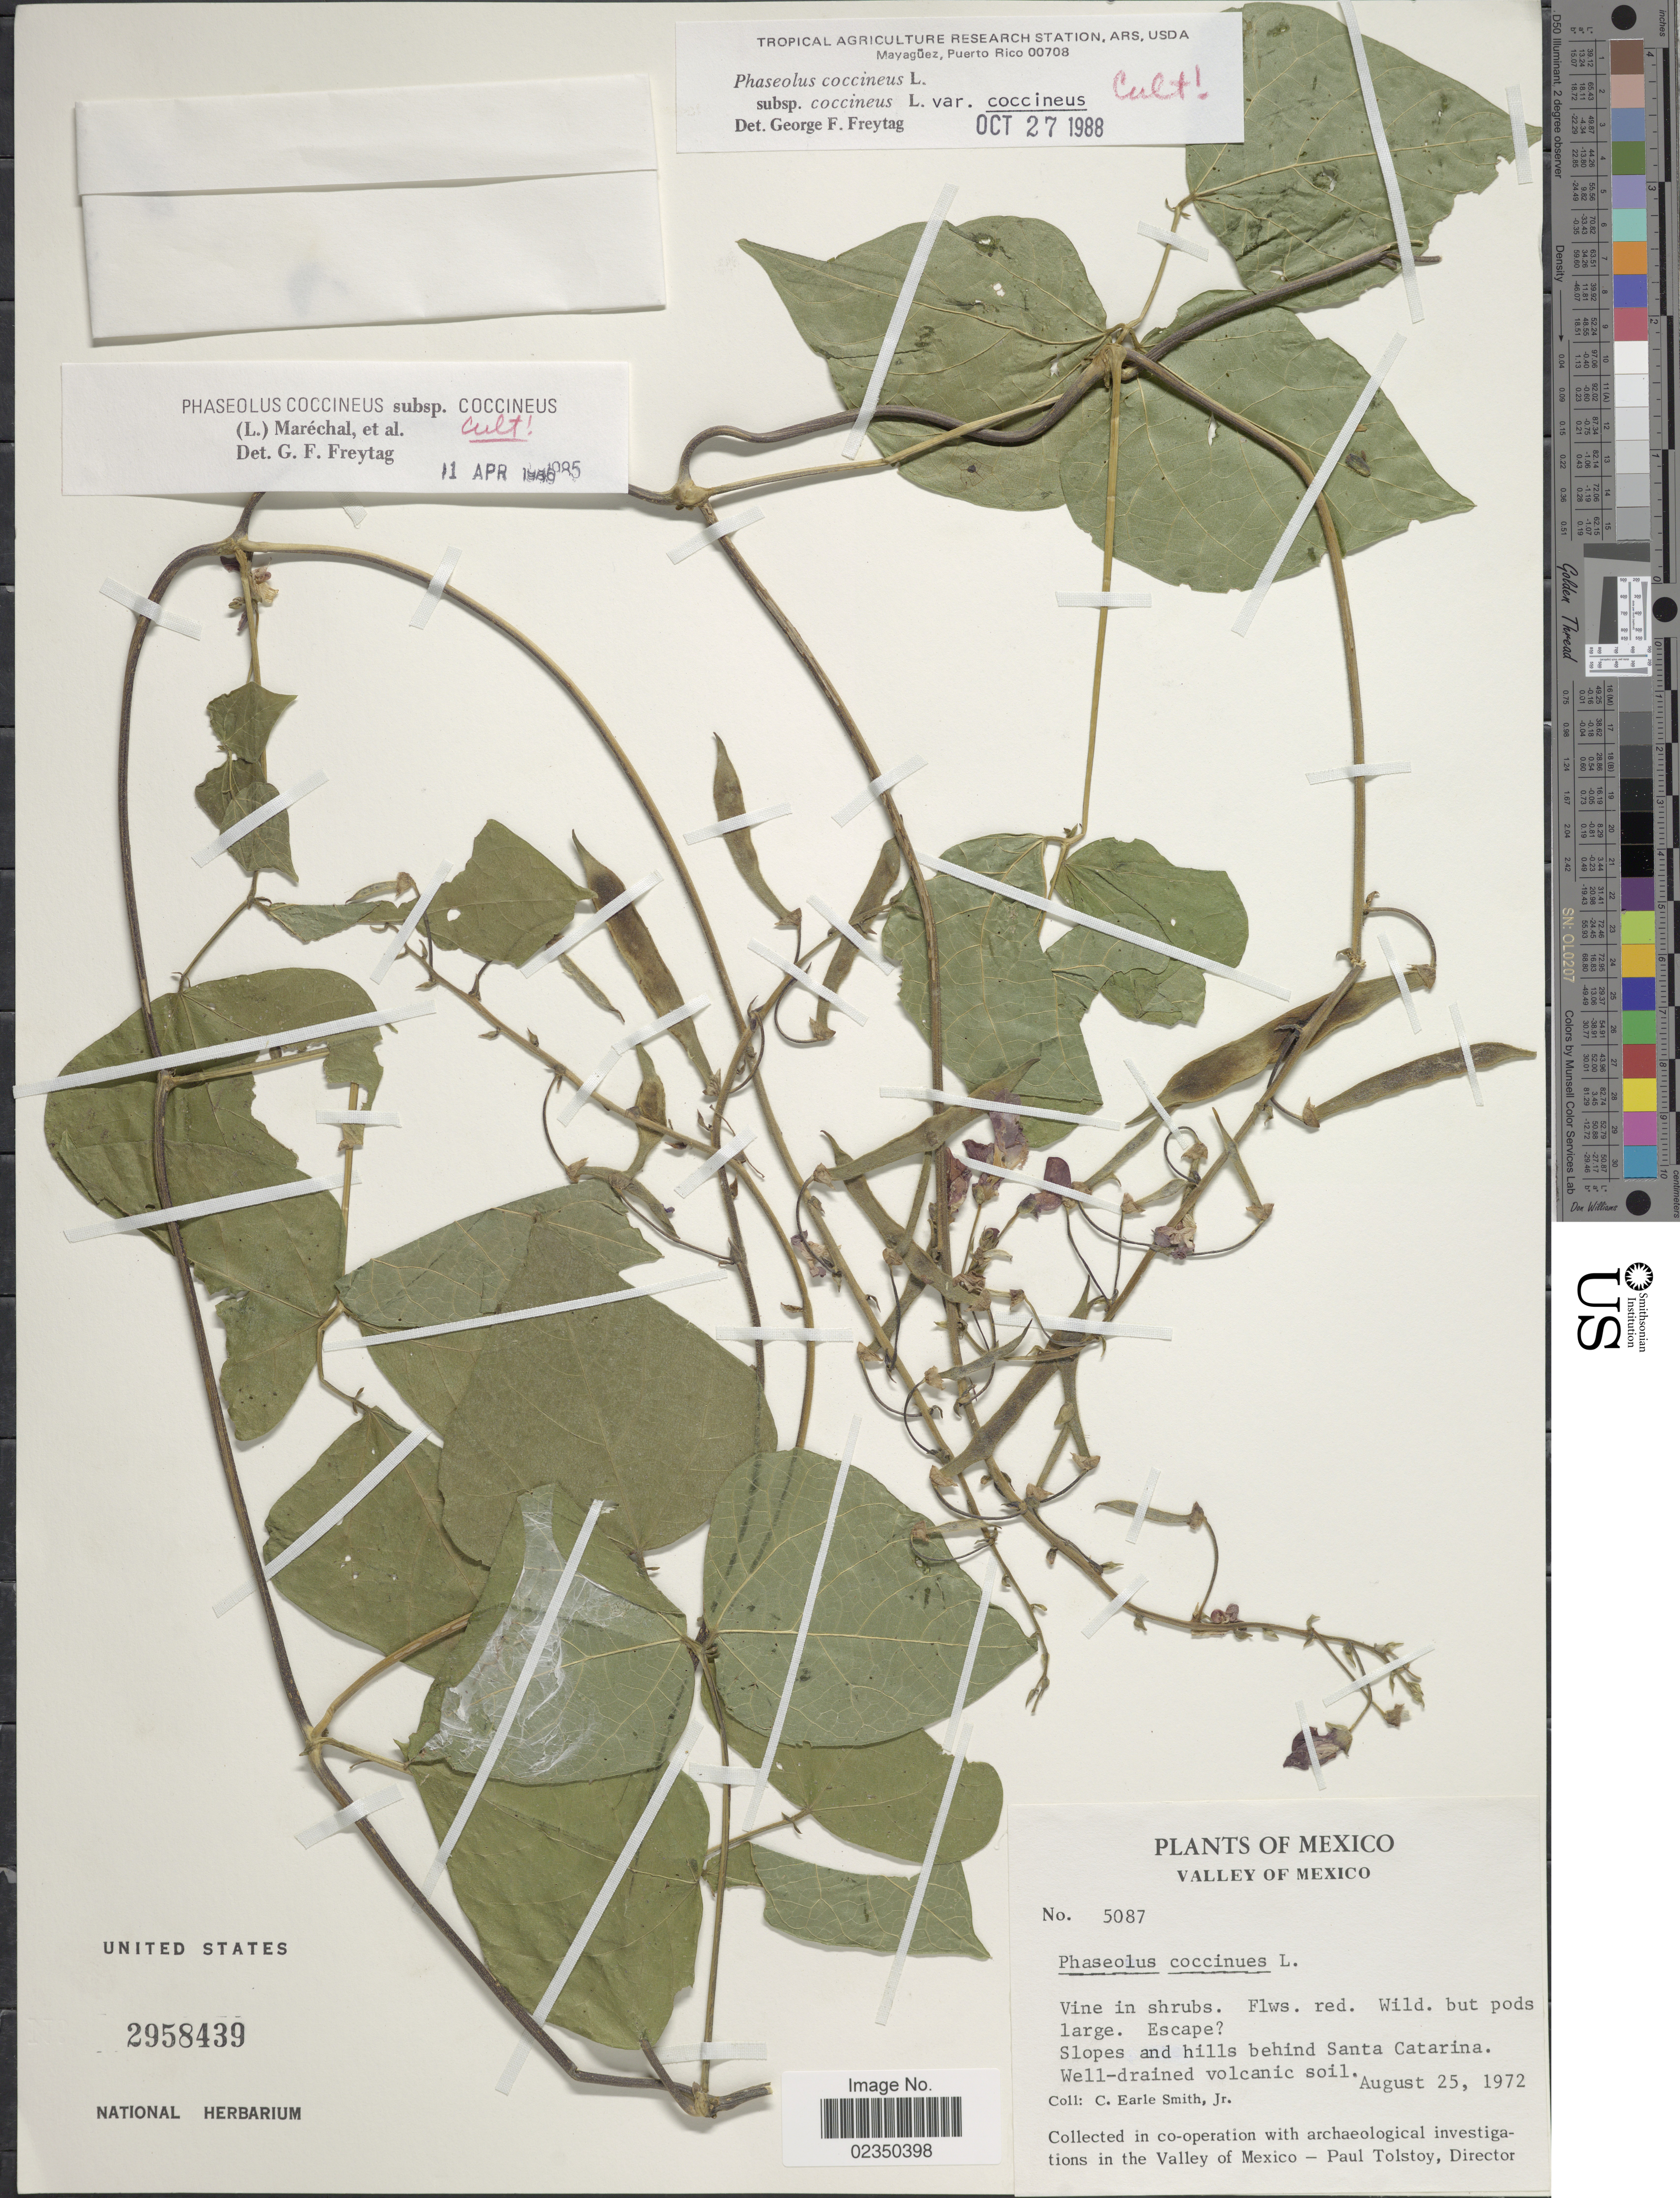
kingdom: Plantae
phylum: Tracheophyta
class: Magnoliopsida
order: Fabales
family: Fabaceae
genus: Phaseolus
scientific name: Phaseolus coccineus var. coccineus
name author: L.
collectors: C. E. Smith Jr.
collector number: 5087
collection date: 1972-08-25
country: Mexico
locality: Valley of Mexico, slopes and hills behind Santa Catarina.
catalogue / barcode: US 2958439